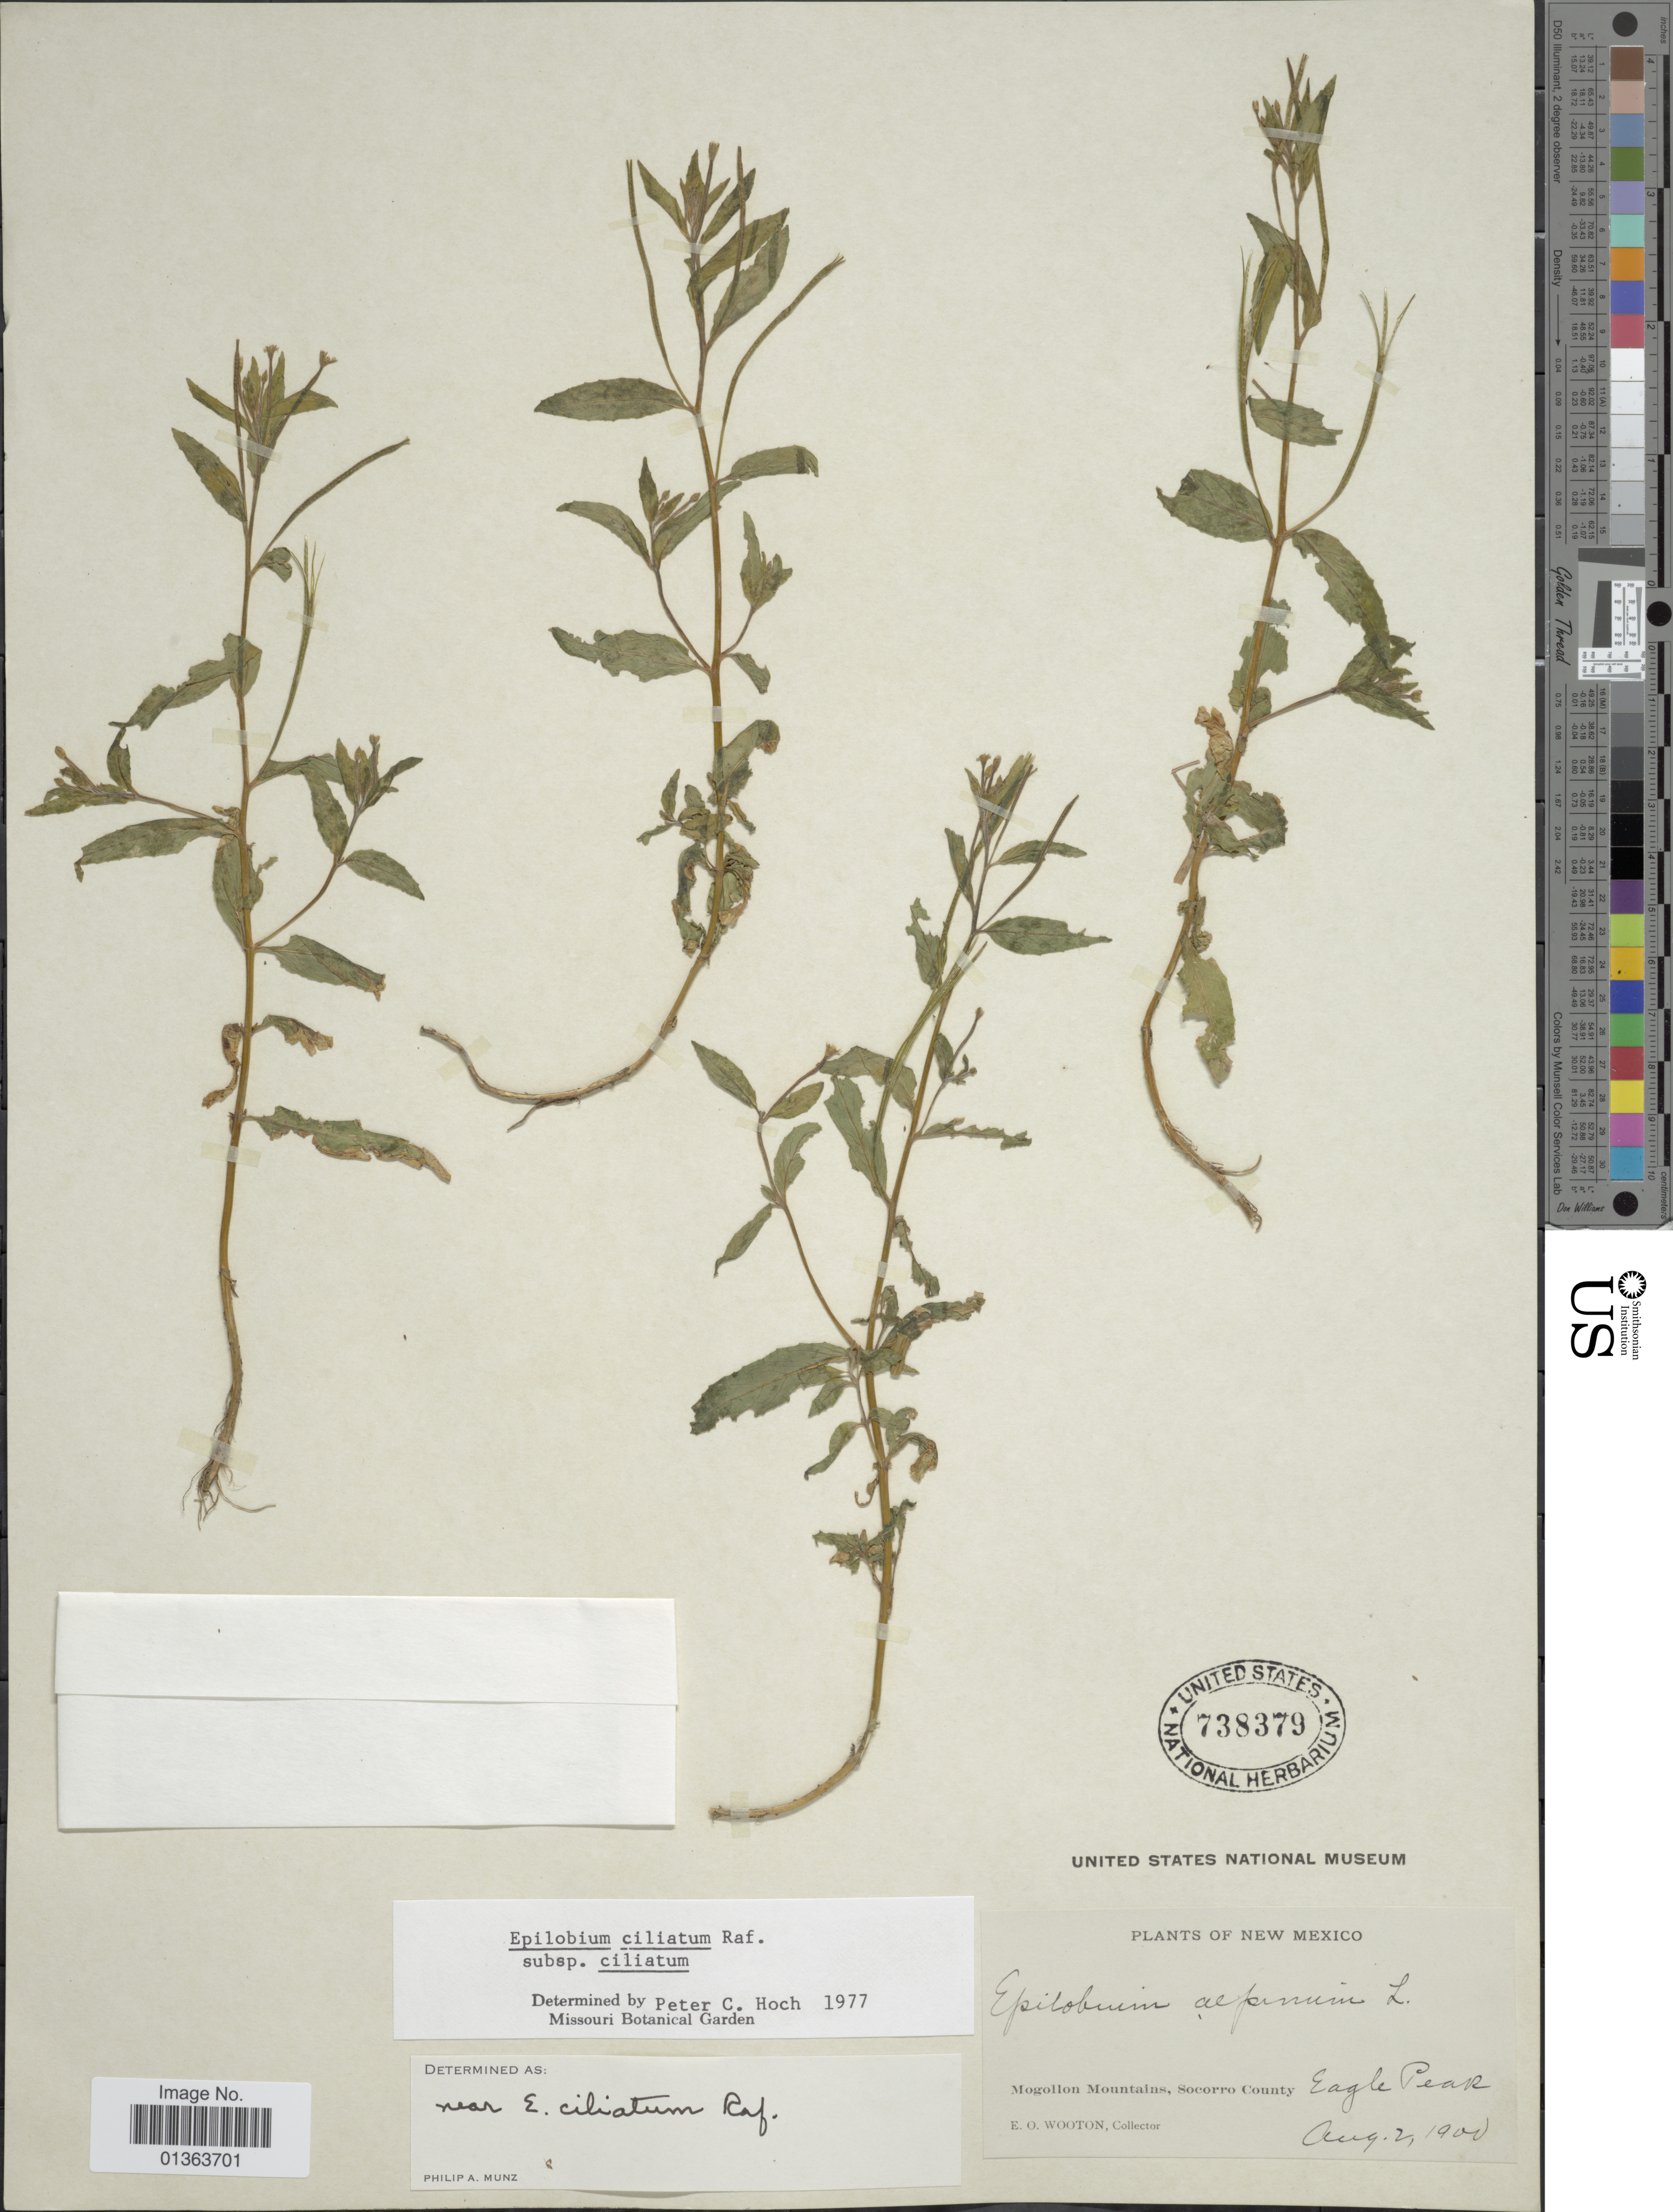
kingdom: Plantae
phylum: Tracheophyta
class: Magnoliopsida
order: Myrtales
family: Onagraceae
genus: Epilobium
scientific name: Epilobium ciliatum subsp. ciliatum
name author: Raf.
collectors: E. O. Wooton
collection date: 1900-08-02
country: United States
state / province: New Mexico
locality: Mogollon Mountains, Socorro County, Eagle Peak.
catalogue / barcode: US 738379